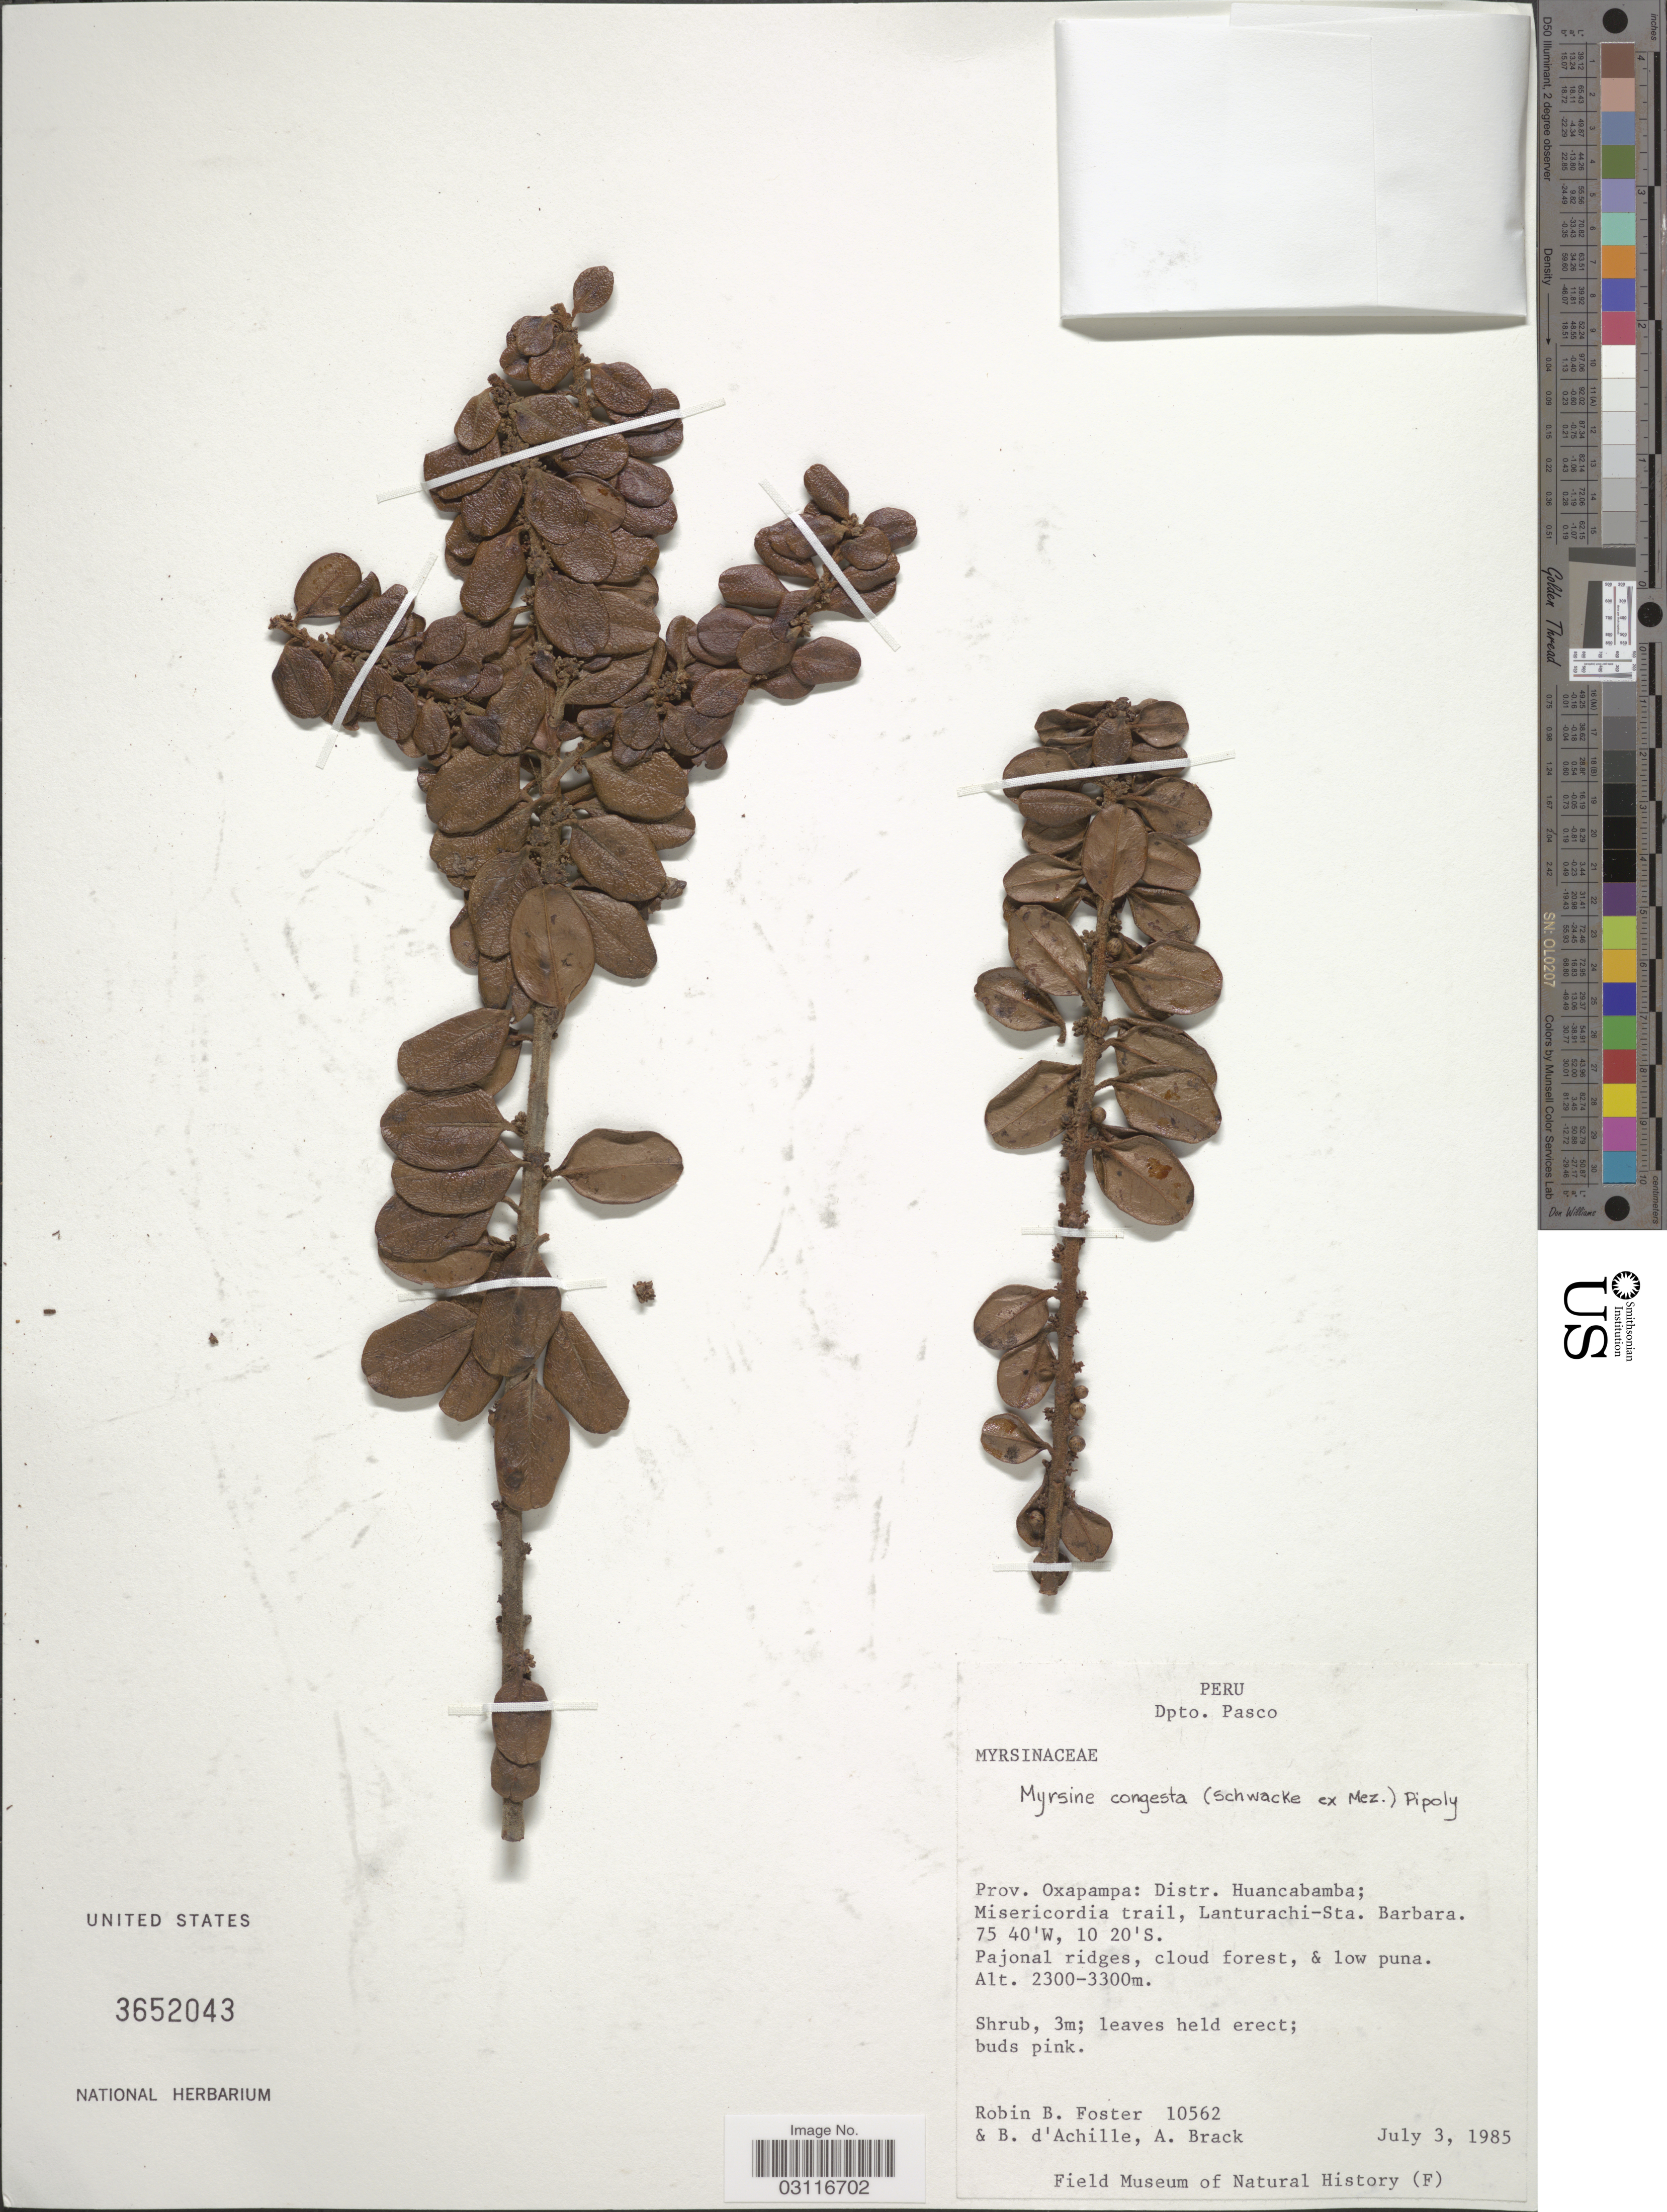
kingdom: Plantae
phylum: Tracheophyta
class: Magnoliopsida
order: Ericales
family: Primulaceae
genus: Myrsine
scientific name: Myrsine congesta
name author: (Schwacke ex Mez) Pipoly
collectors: R. B. Foster, B. d'Achille & A. Brack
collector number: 10562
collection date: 1985-07-03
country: Peru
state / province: Pasco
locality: Dpto. Pasco. Prov. Oxapampa: Distr. Huancabamba; Misericordia trail, Lanturachi-Sta. Barbara.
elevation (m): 2300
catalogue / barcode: US 3652043